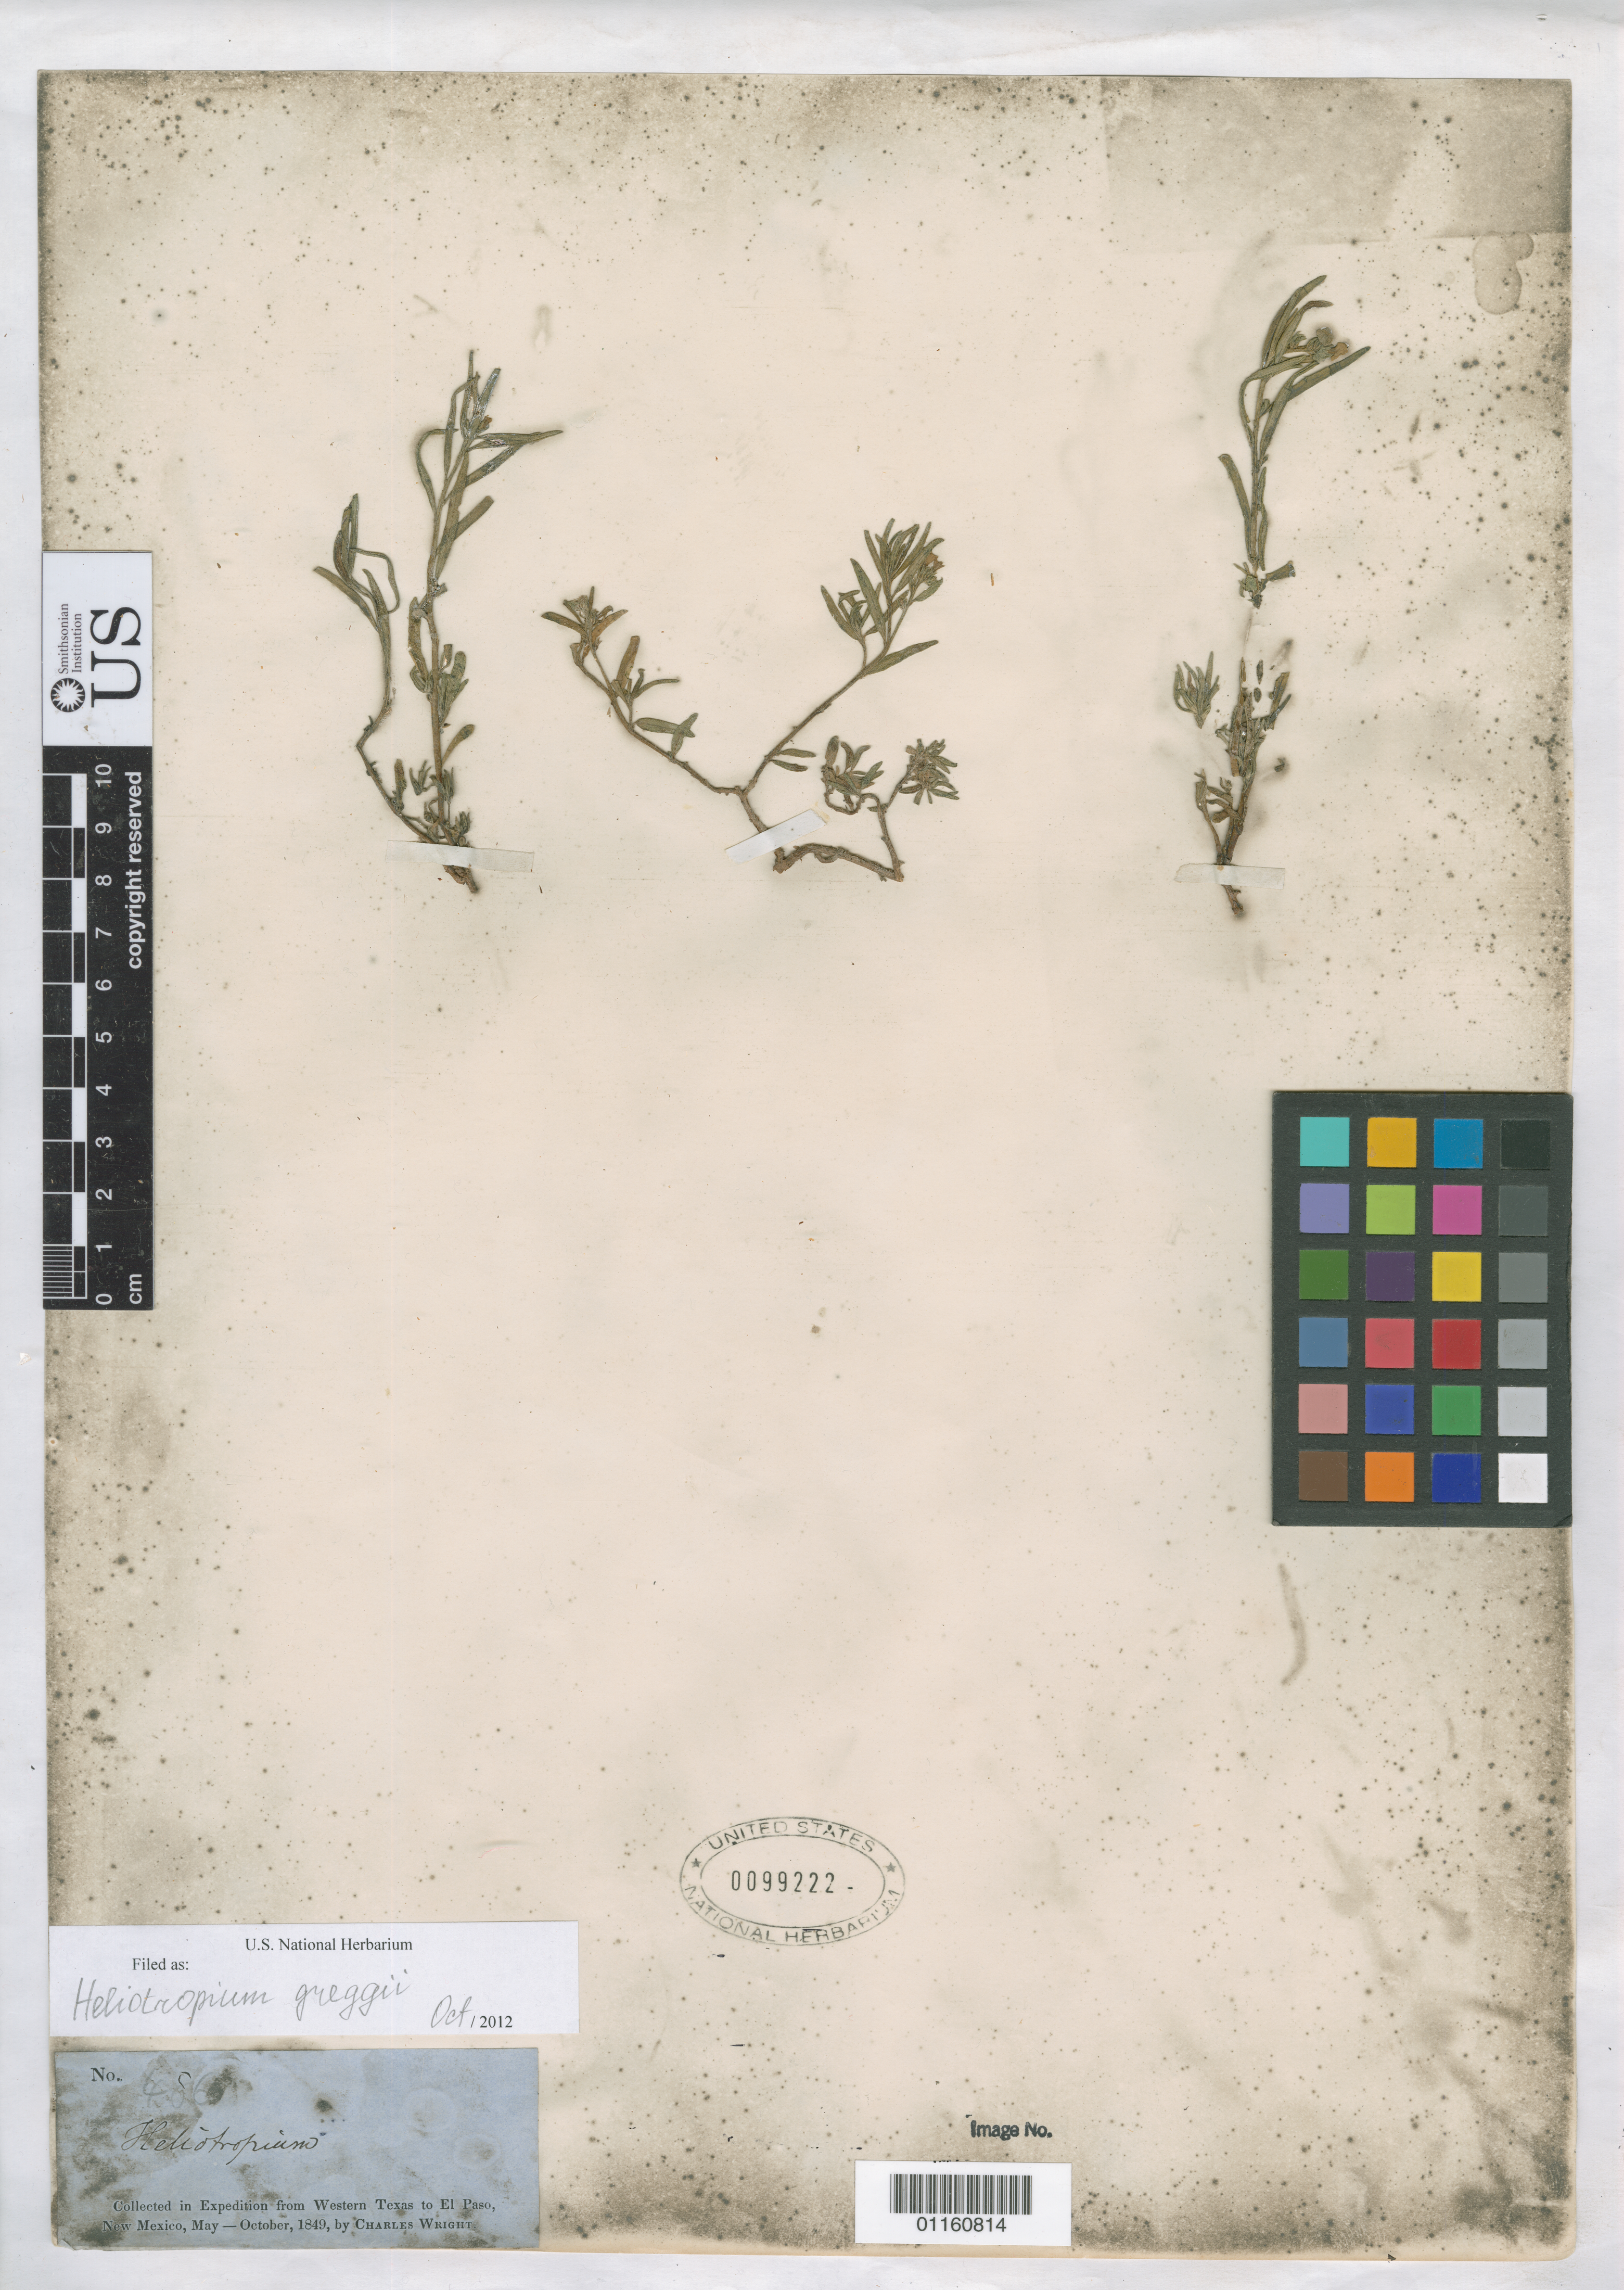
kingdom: Plantae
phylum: Tracheophyta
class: Magnoliopsida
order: Boraginales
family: Heliotropiaceae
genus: Euploca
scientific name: Euploca greggii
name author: (Torr.) Feuillet & Halse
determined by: Feuillet, C.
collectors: C. Wright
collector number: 486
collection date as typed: May 1849 to -- Oct 1849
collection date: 1849-05/1849-10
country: United States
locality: From Western Texas to El Paso, New Mexico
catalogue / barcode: US 99222